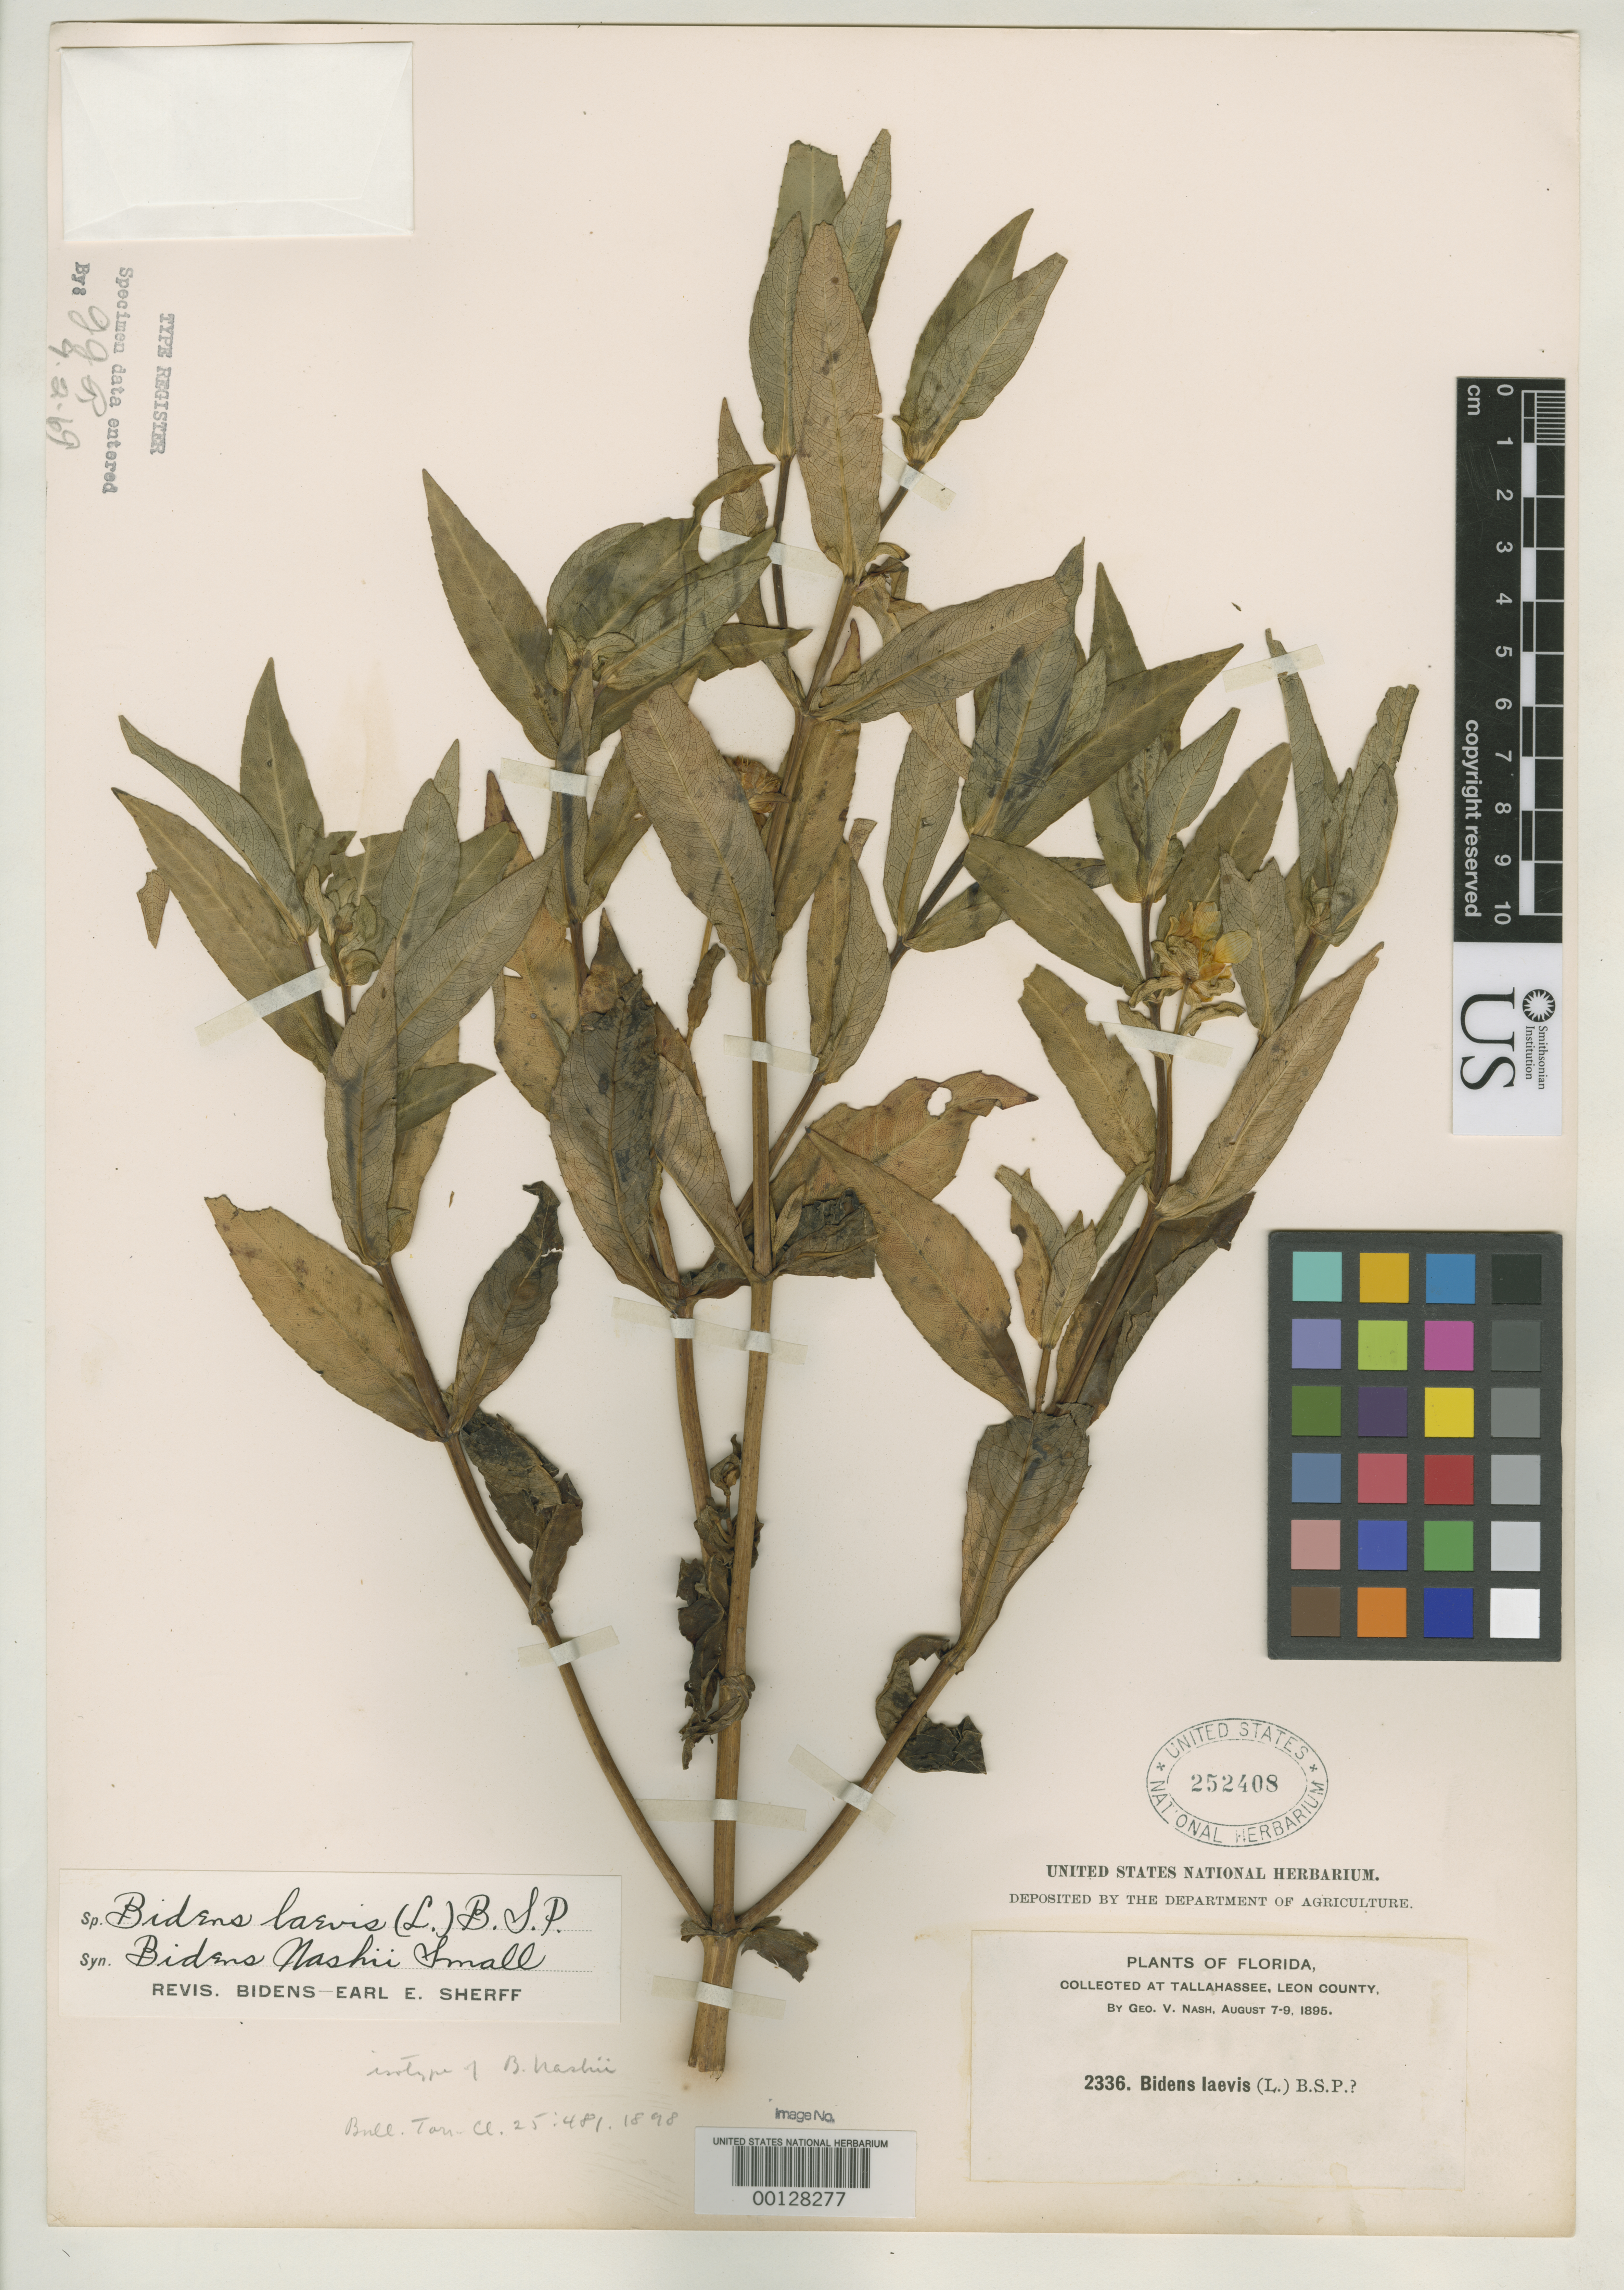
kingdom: Plantae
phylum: Tracheophyta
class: Magnoliopsida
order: Asterales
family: Asteraceae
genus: Bidens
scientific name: Bidens nashii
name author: Small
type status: Type Collection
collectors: G. V. Nash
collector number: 2336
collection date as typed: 07 Aug 1895 to 09 Aug 1895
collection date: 1895-08-07/1895-08-09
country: United States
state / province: Florida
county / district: Leon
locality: Tallahassee.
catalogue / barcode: US 252408